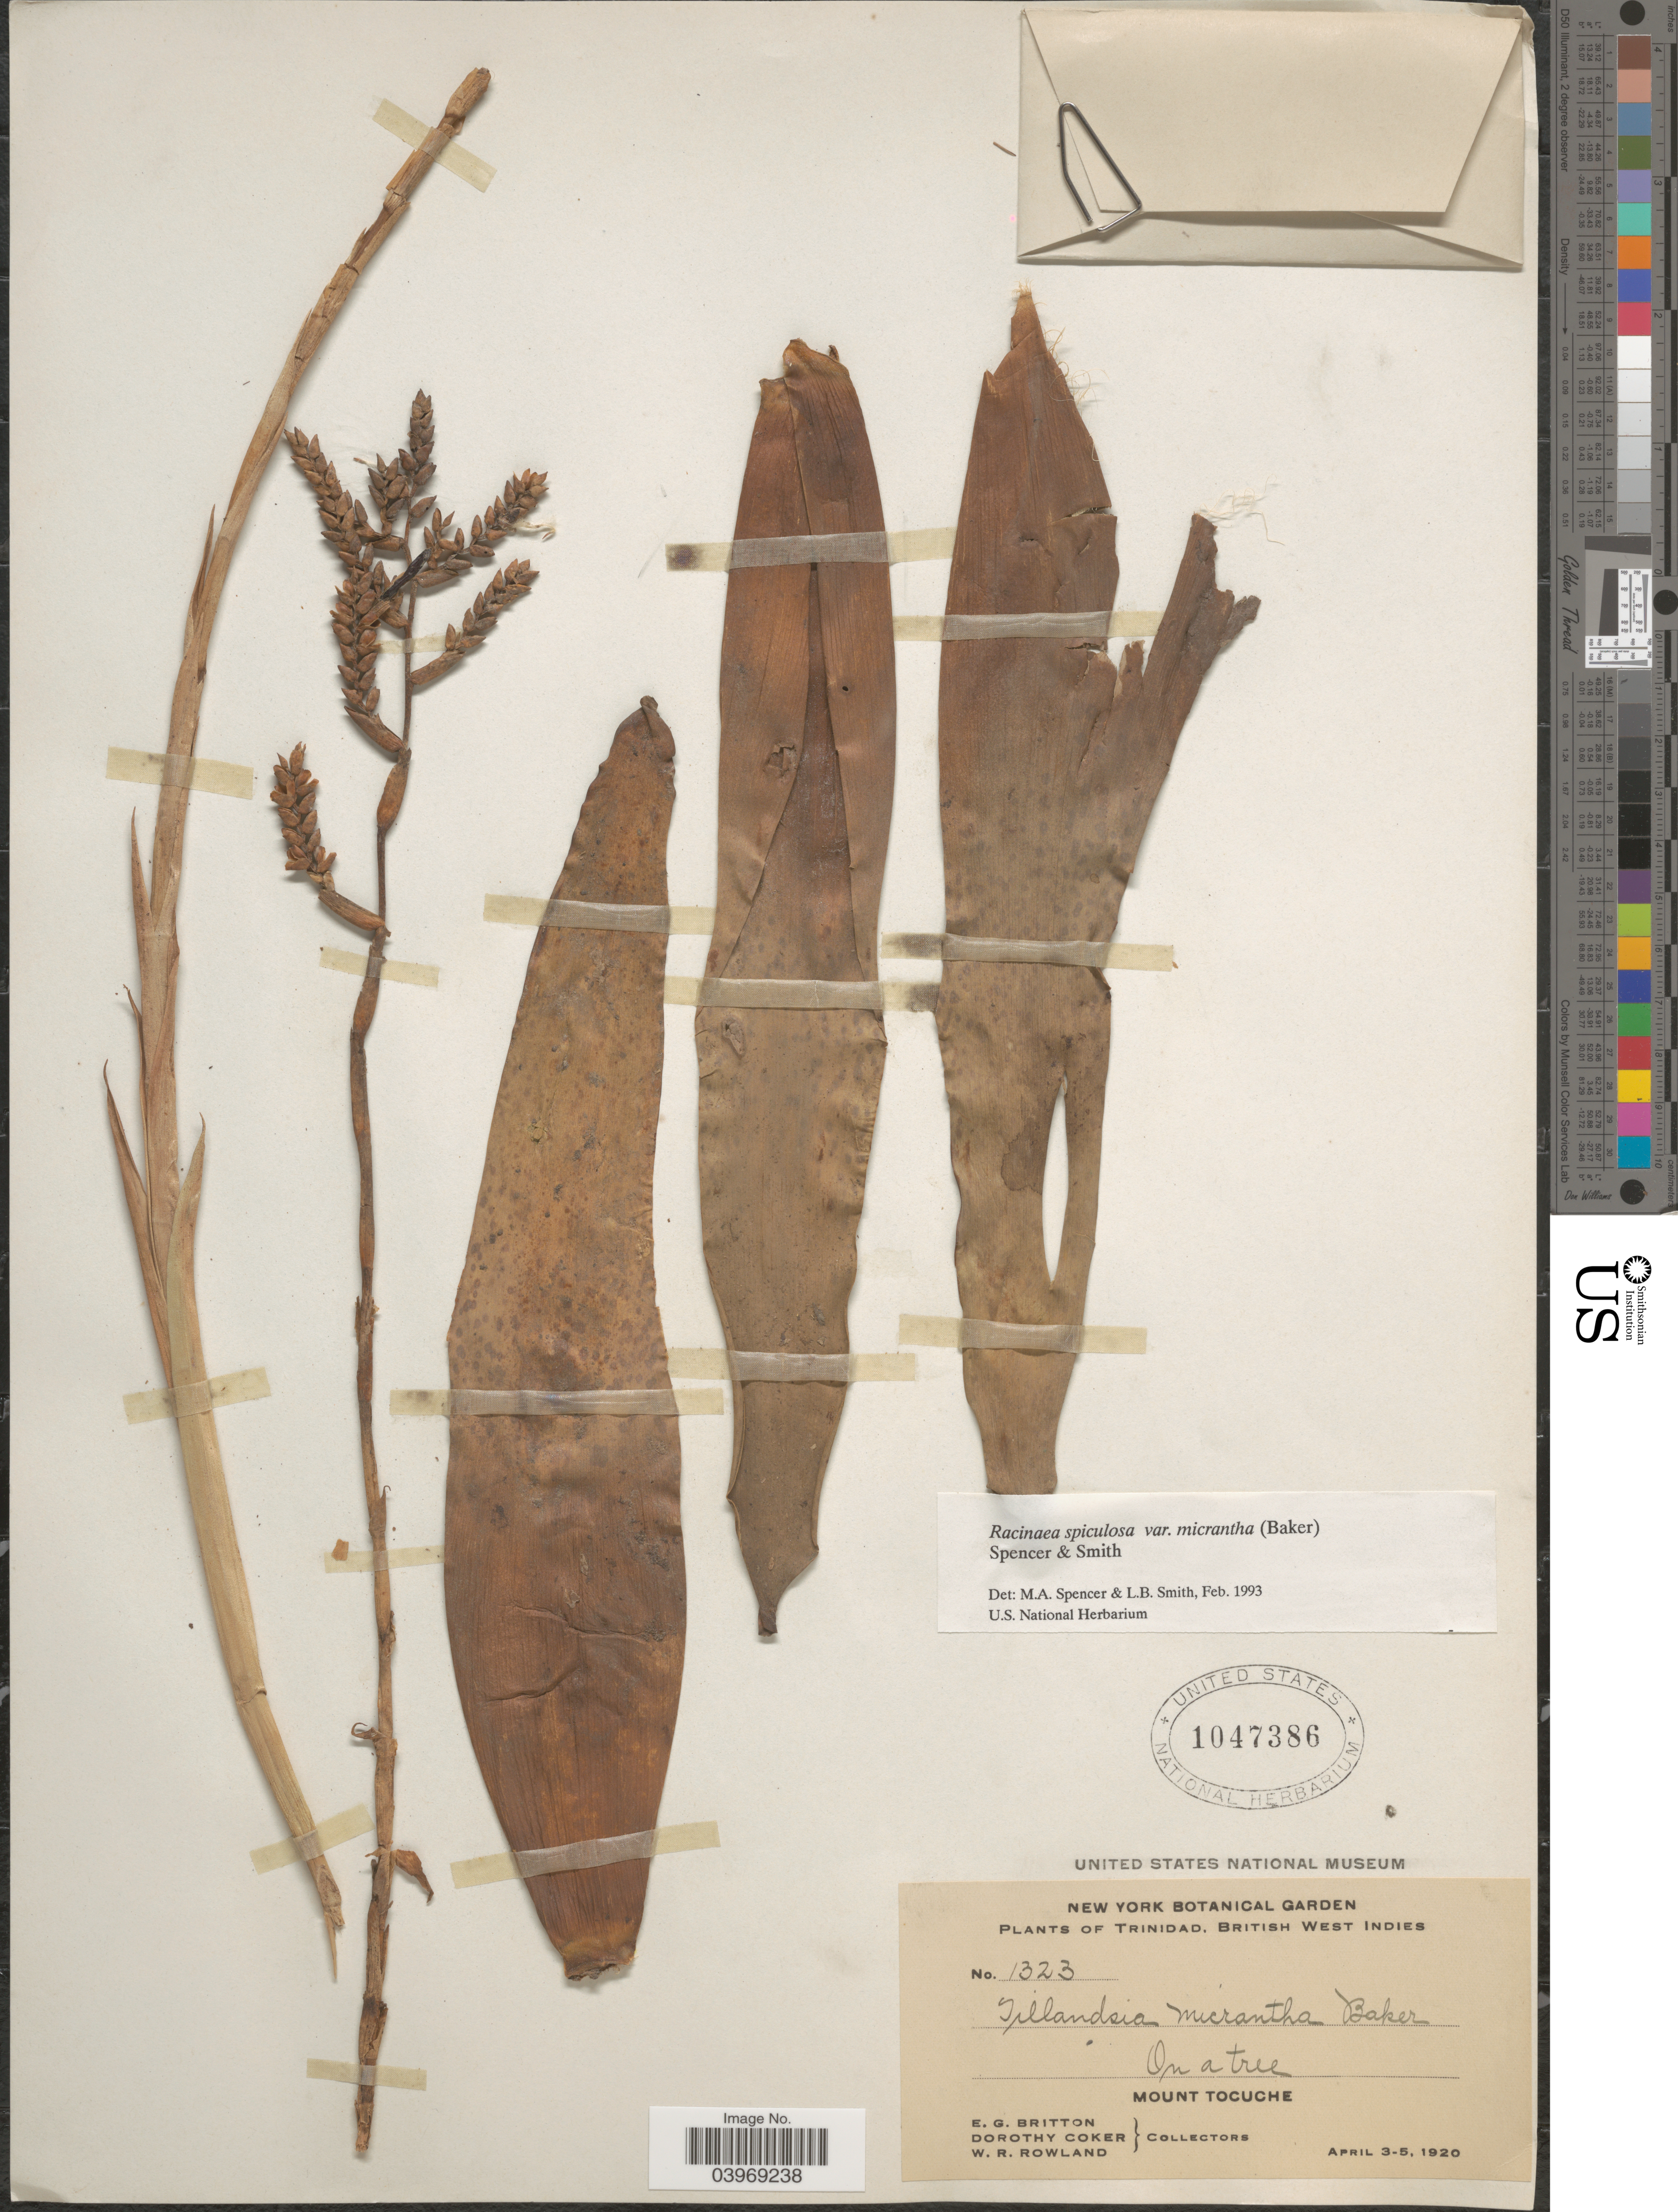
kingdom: Plantae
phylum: Tracheophyta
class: Liliopsida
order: Poales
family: Bromeliaceae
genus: Racinaea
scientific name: Racinaea spiculosa var. micrantha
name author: (Baker) M.A. Spencer & L.B. Sm.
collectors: E. G. Britton, D. Coker & W. Rowland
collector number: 1323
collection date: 1920-04-03/1920-04-05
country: Trinidad and Tobago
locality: Trinidad, British West Indies. Mount Tocuche.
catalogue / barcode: US 1047386